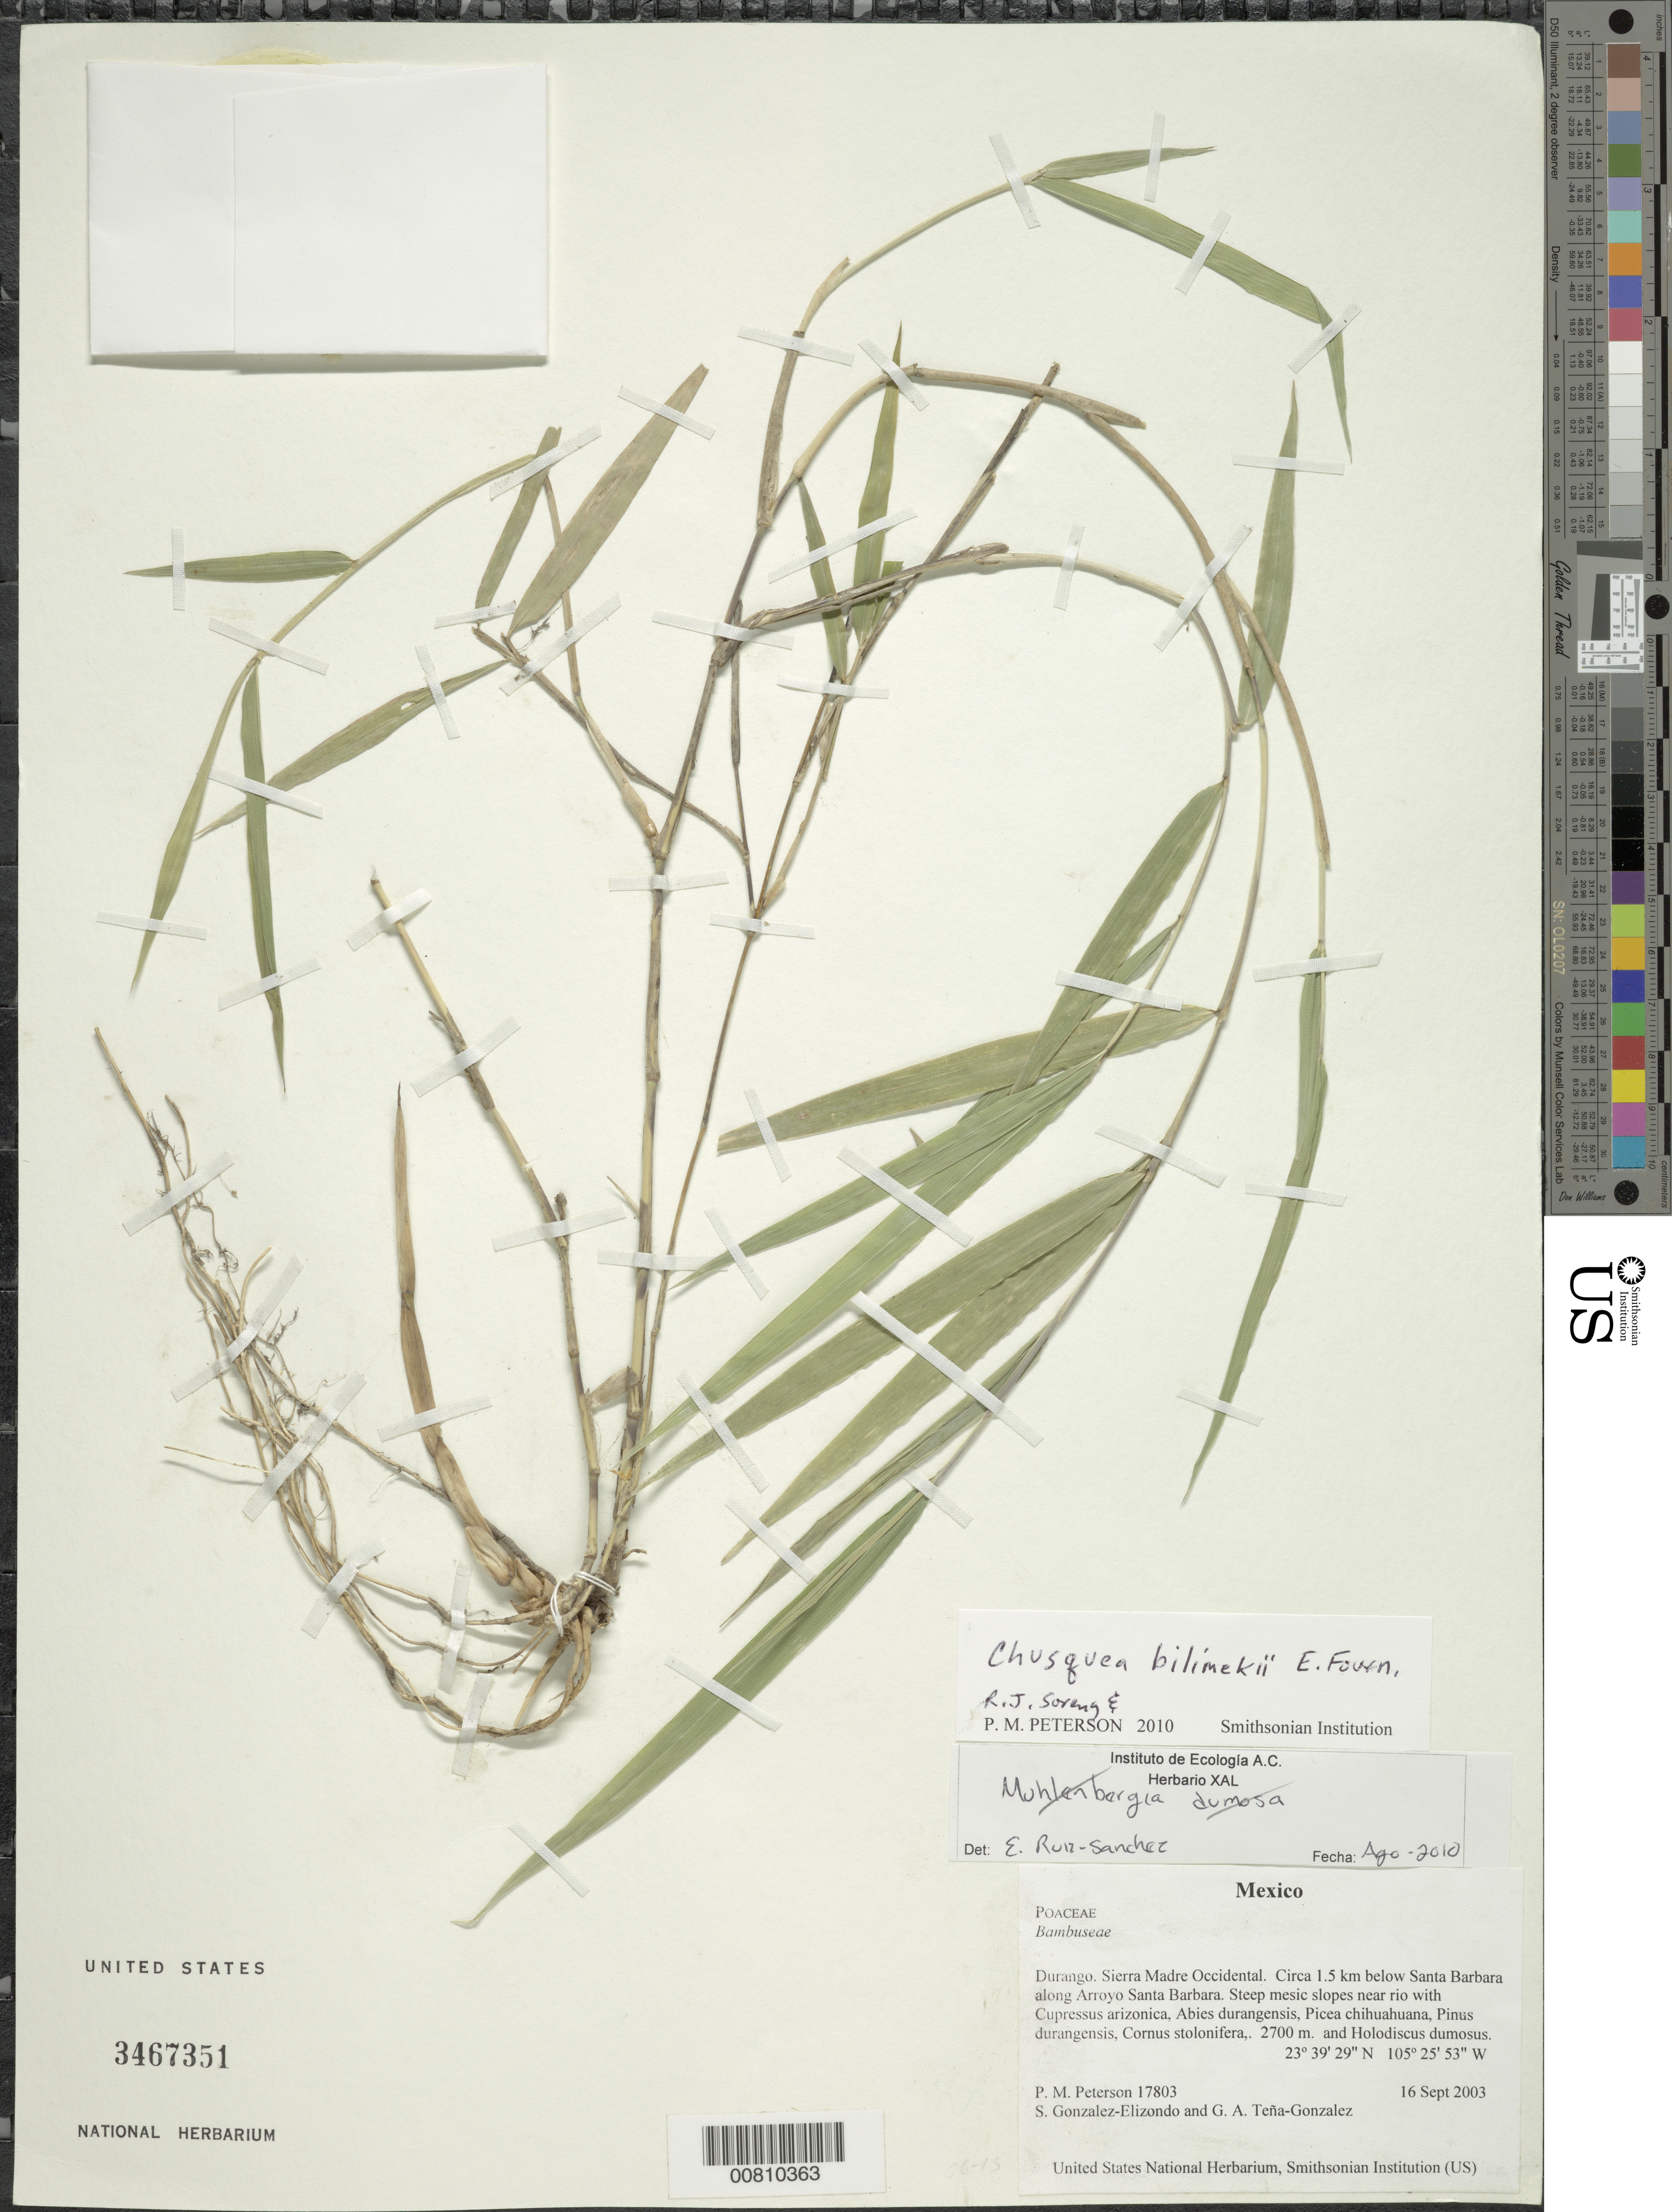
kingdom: Plantae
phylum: Tracheophyta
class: Liliopsida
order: Poales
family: Poaceae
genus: Chusquea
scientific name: Chusquea bilimekii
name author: E. Fourn.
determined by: Peterson, Paul M.; Soreng, Robert J.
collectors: P. M. Peterson, M. S. González-Elizondo & G. Teña-Gonzalez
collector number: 17803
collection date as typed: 16 Sep 2003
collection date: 2003-09-16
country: Mexico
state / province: Durango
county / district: Sierra Madre Occidental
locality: Circa 1.5 km below Santa Barbara along Arroyo Santa Barbara. Near rio with Cupressus arizonica, Abies durangensis, Picea chihuahuana, Pinus durangensis, Cornus stolonifera, and Holodiscus dumosus.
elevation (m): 2400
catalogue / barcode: US 3467351